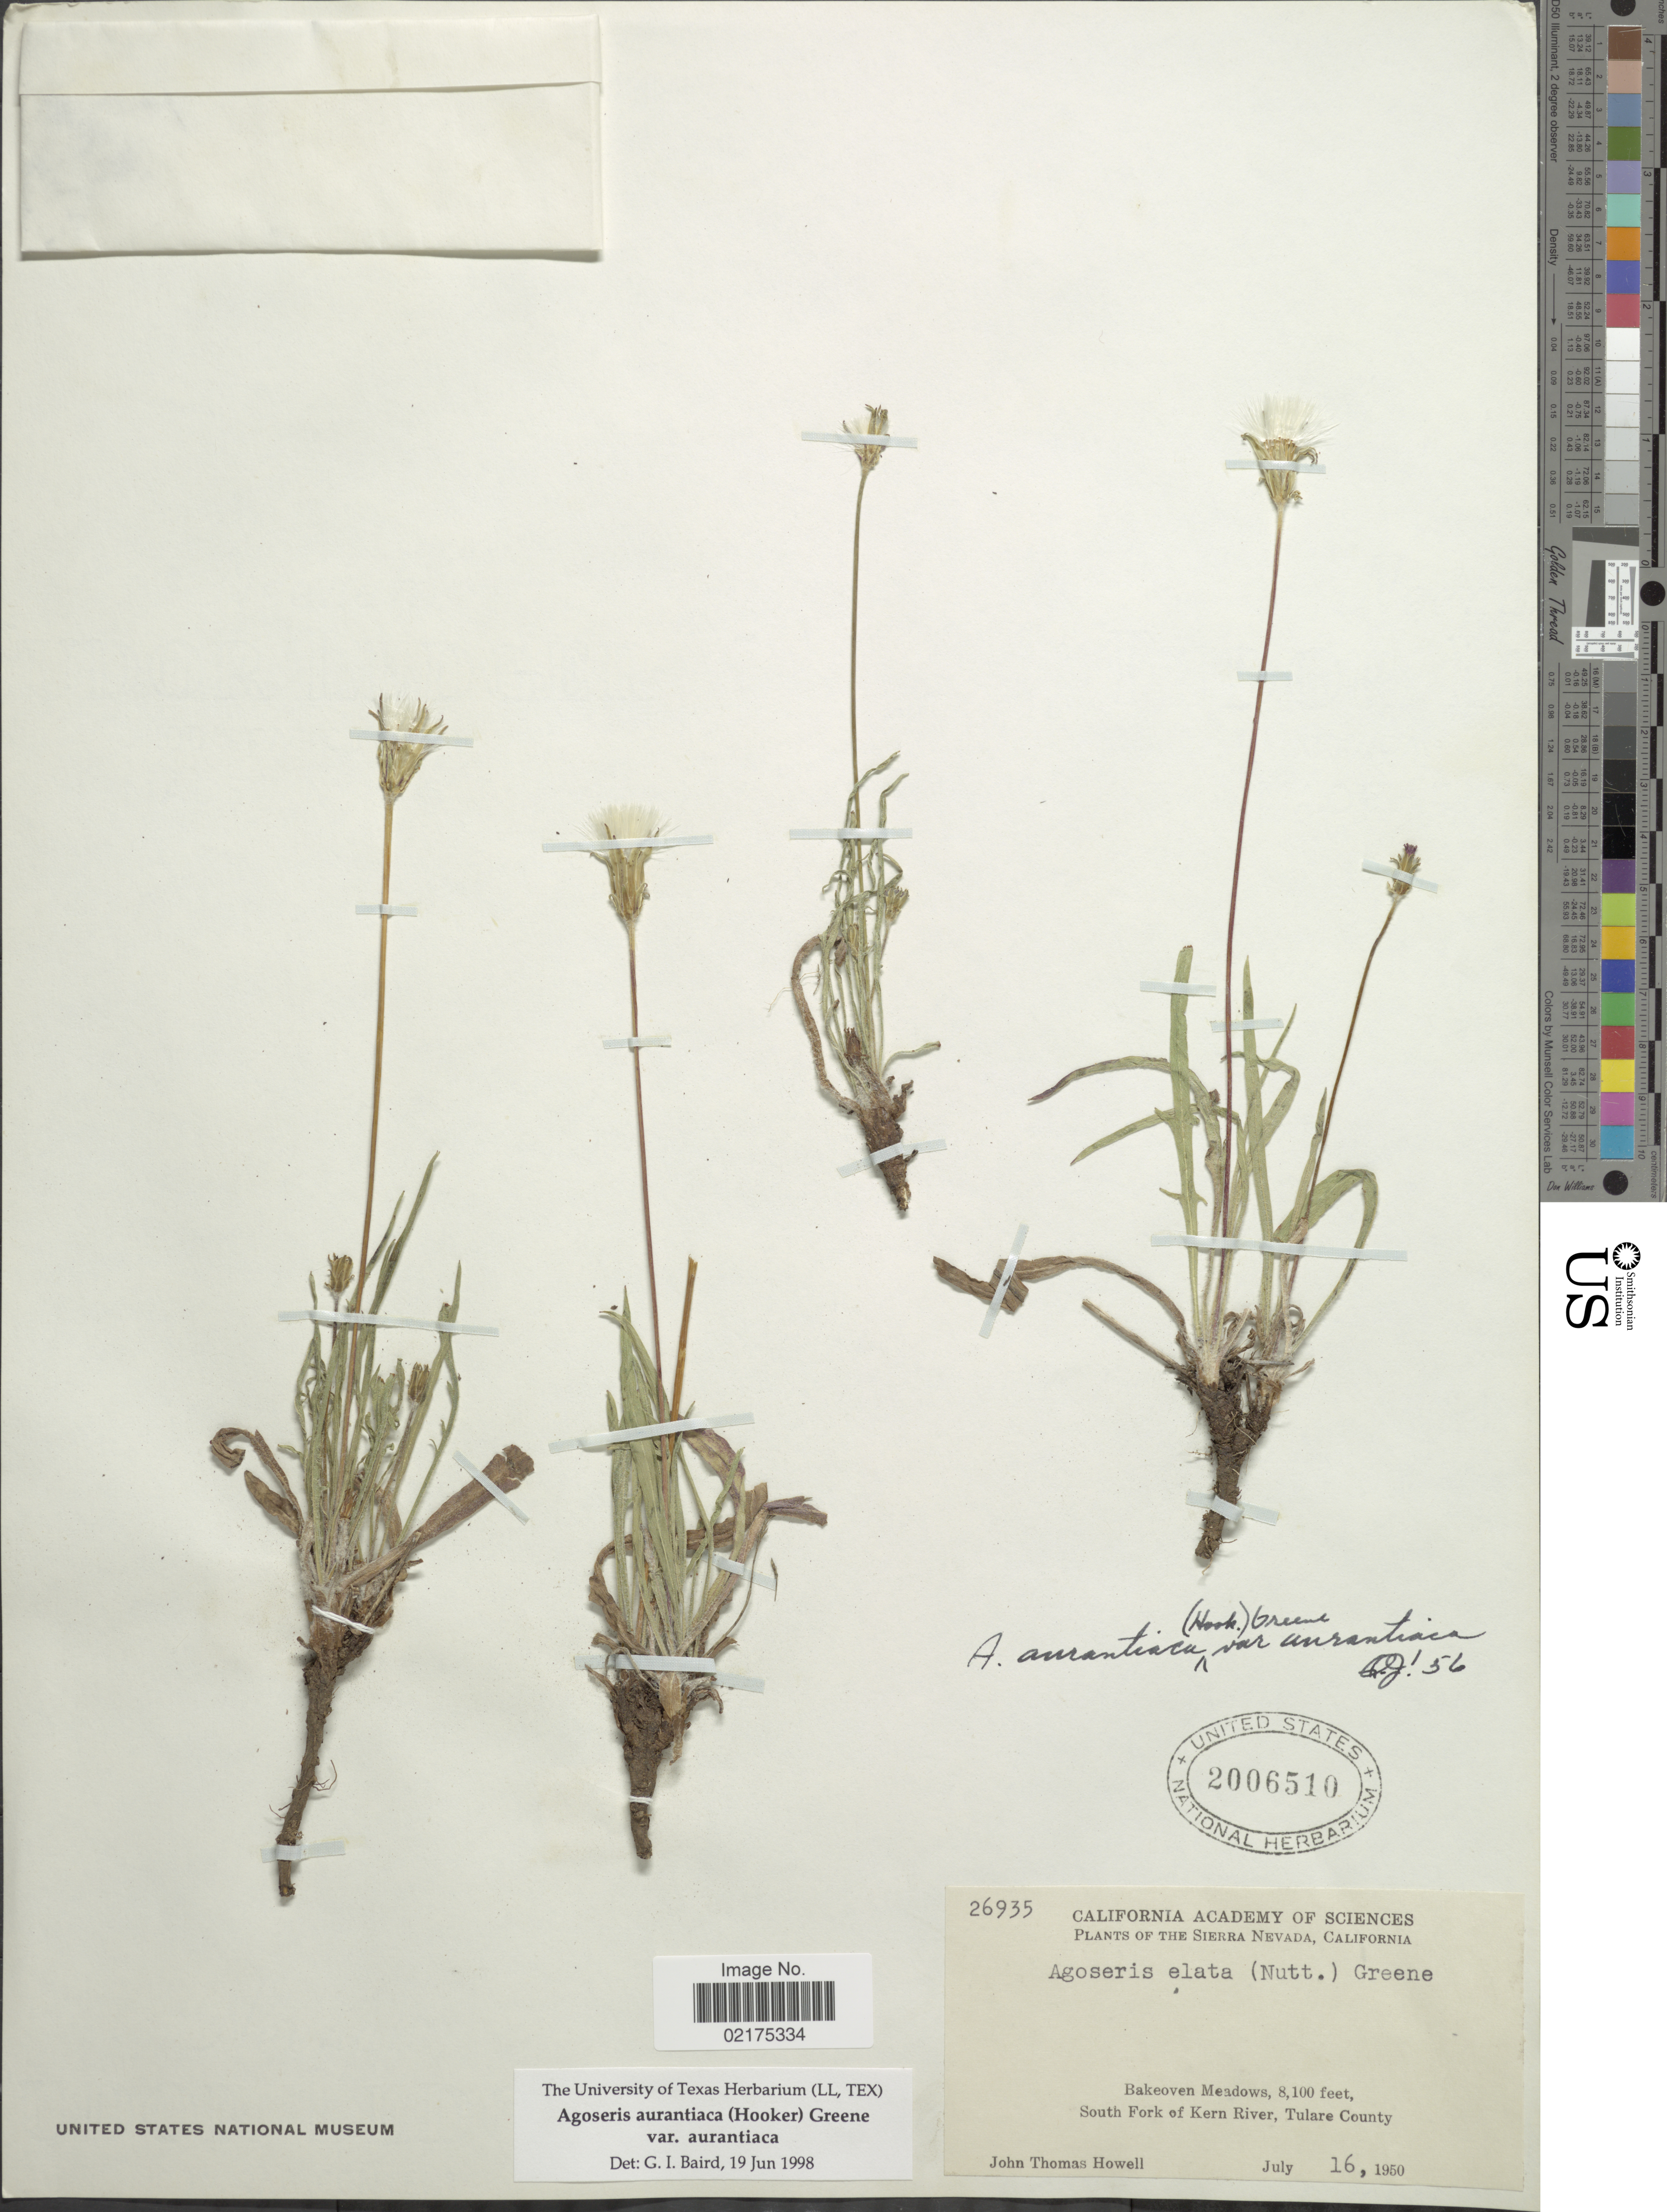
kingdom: Plantae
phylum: Tracheophyta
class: Magnoliopsida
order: Asterales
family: Asteraceae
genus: Agoseris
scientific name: Agoseris aurantiaca var. aurantiaca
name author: (Hook.) Greene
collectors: J. T. Howell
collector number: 26935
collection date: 1950-07-16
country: United States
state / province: California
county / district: Tulare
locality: The Sierra Nevada, Bakeoven Meadows, South Fork of Kern River, Tulare County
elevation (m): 2469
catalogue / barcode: US 2006510